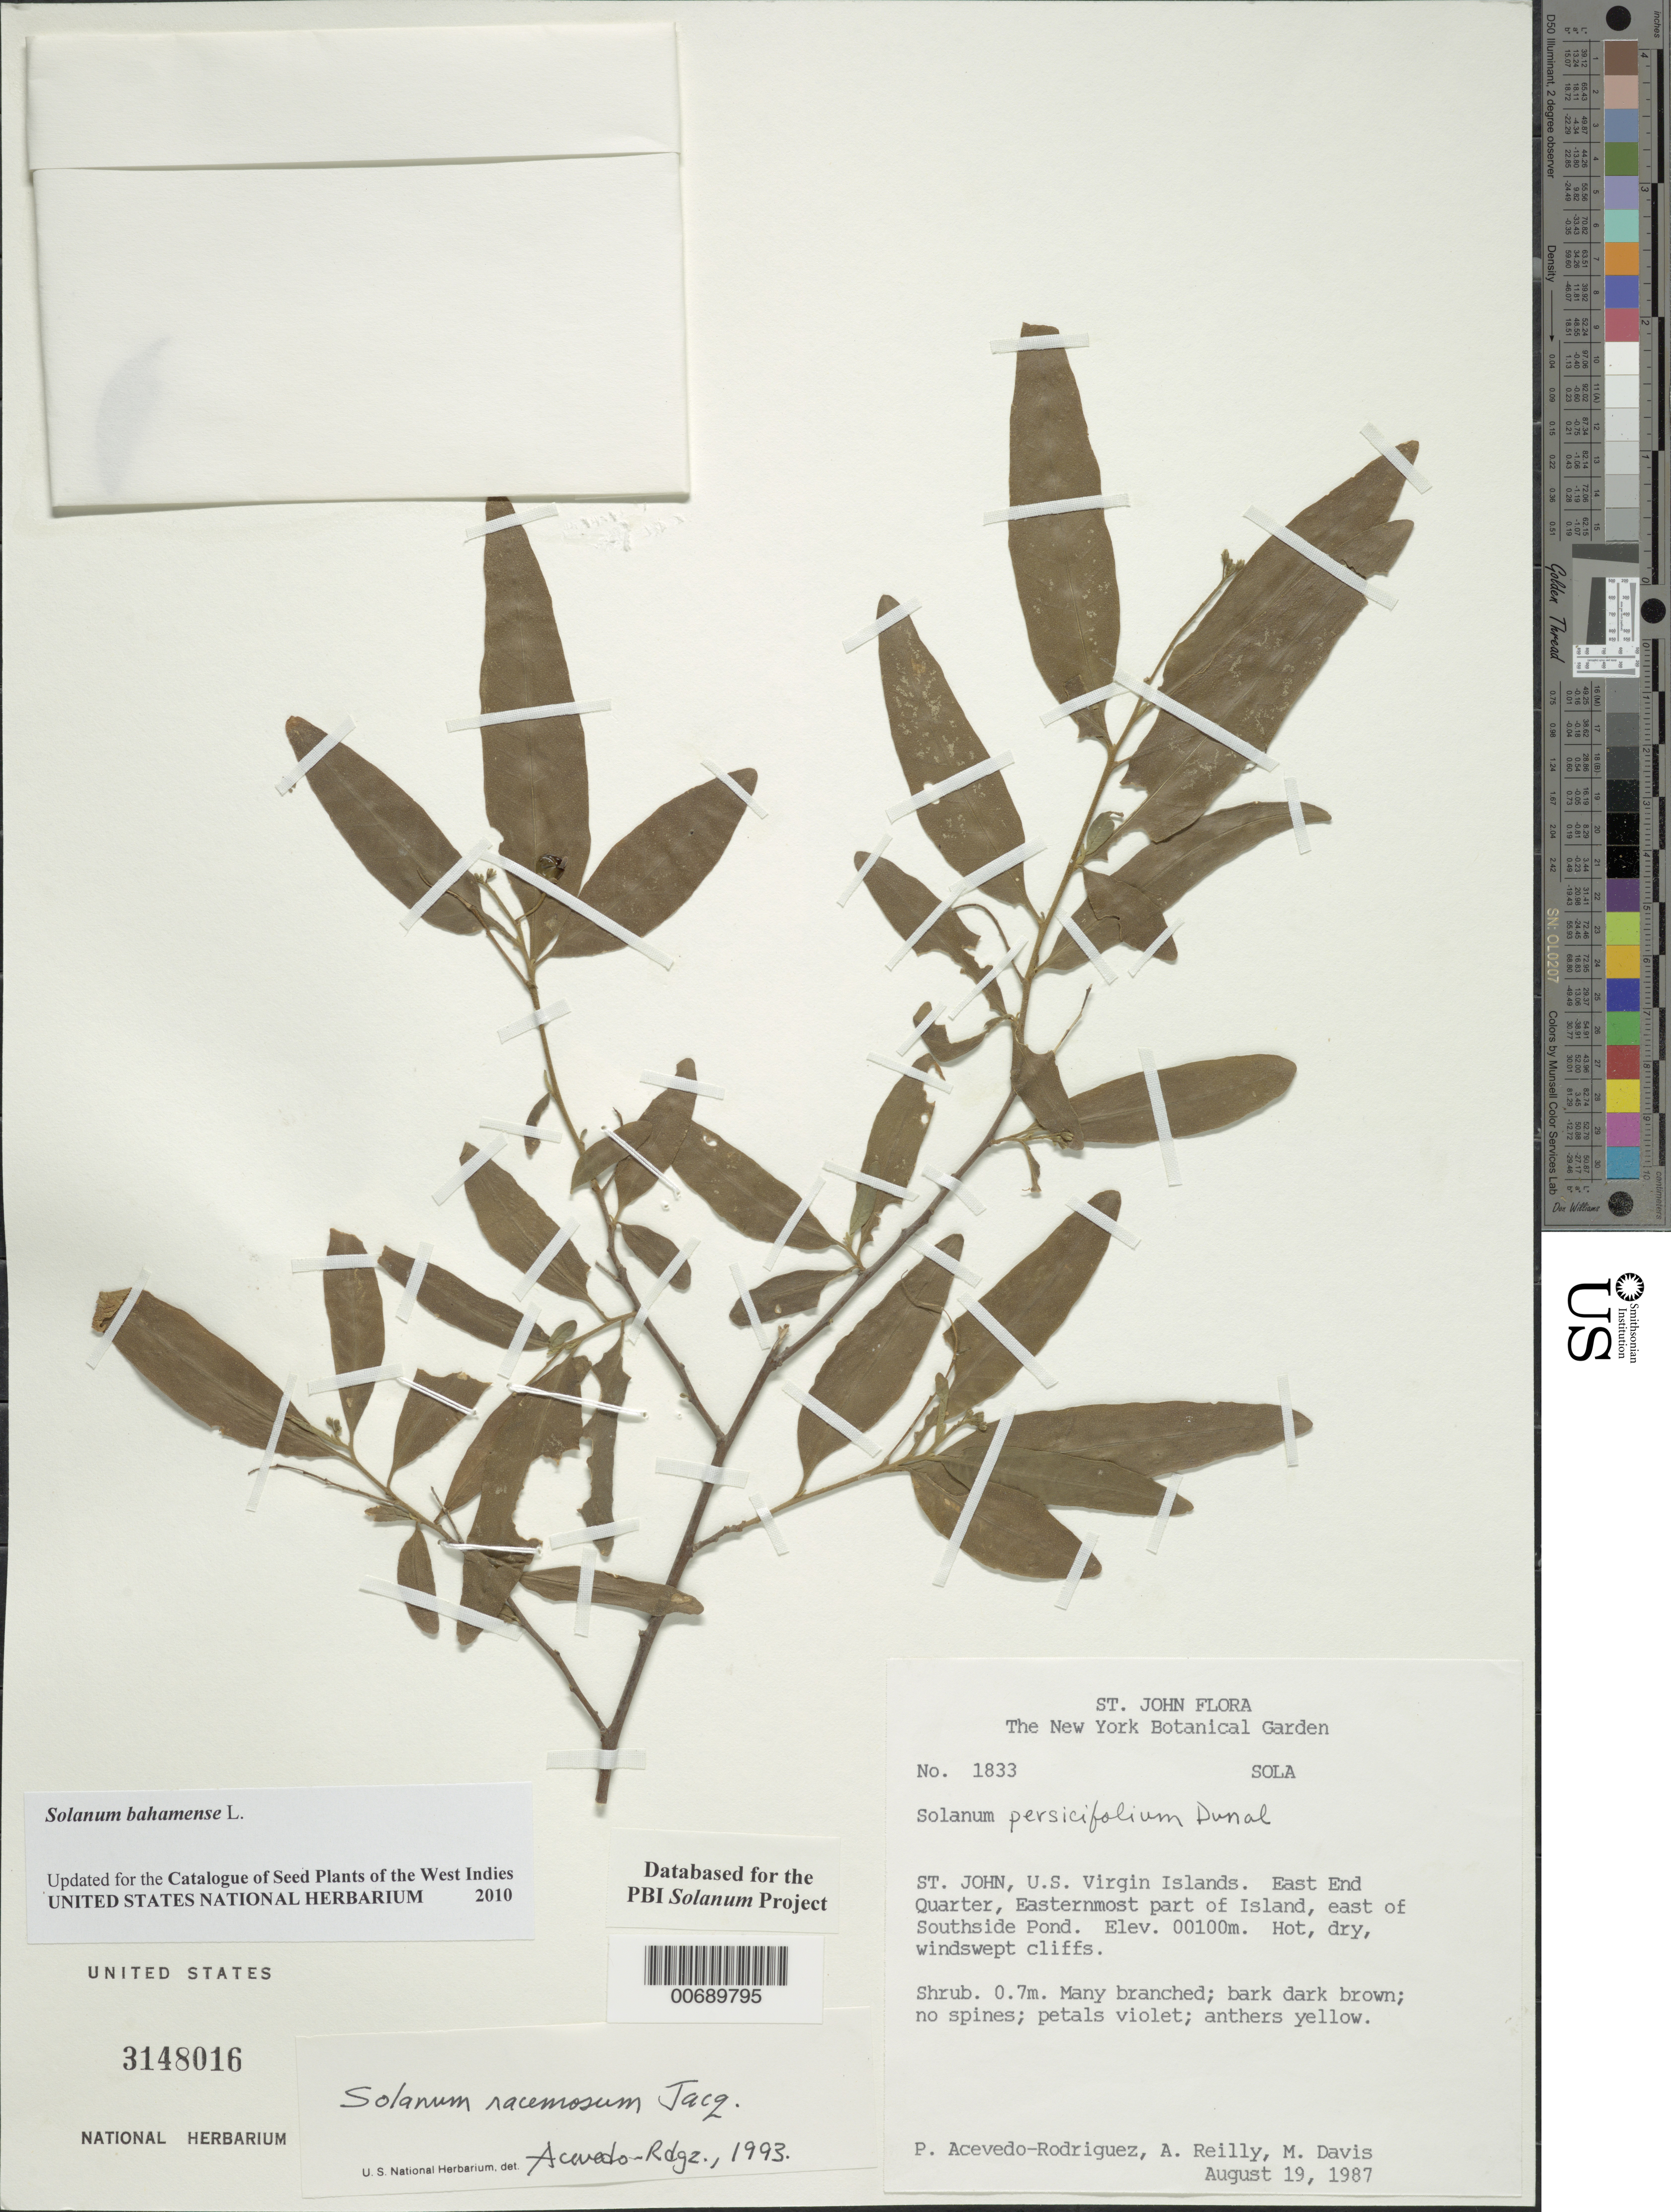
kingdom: Plantae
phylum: Tracheophyta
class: Magnoliopsida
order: Solanales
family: Solanaceae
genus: Solanum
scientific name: Solanum bahamense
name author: L.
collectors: P. Acevedo-Rodr., A. Reilly & M. Davis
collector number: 1833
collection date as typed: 19 Aug 1987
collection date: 1987-08-19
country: U.S. Virgin Islands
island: St. John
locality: East End Quarter; Easternmost part of Island, east of Southside Pond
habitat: Hot, dry, windswept cliffs.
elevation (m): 100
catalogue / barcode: US 3148016